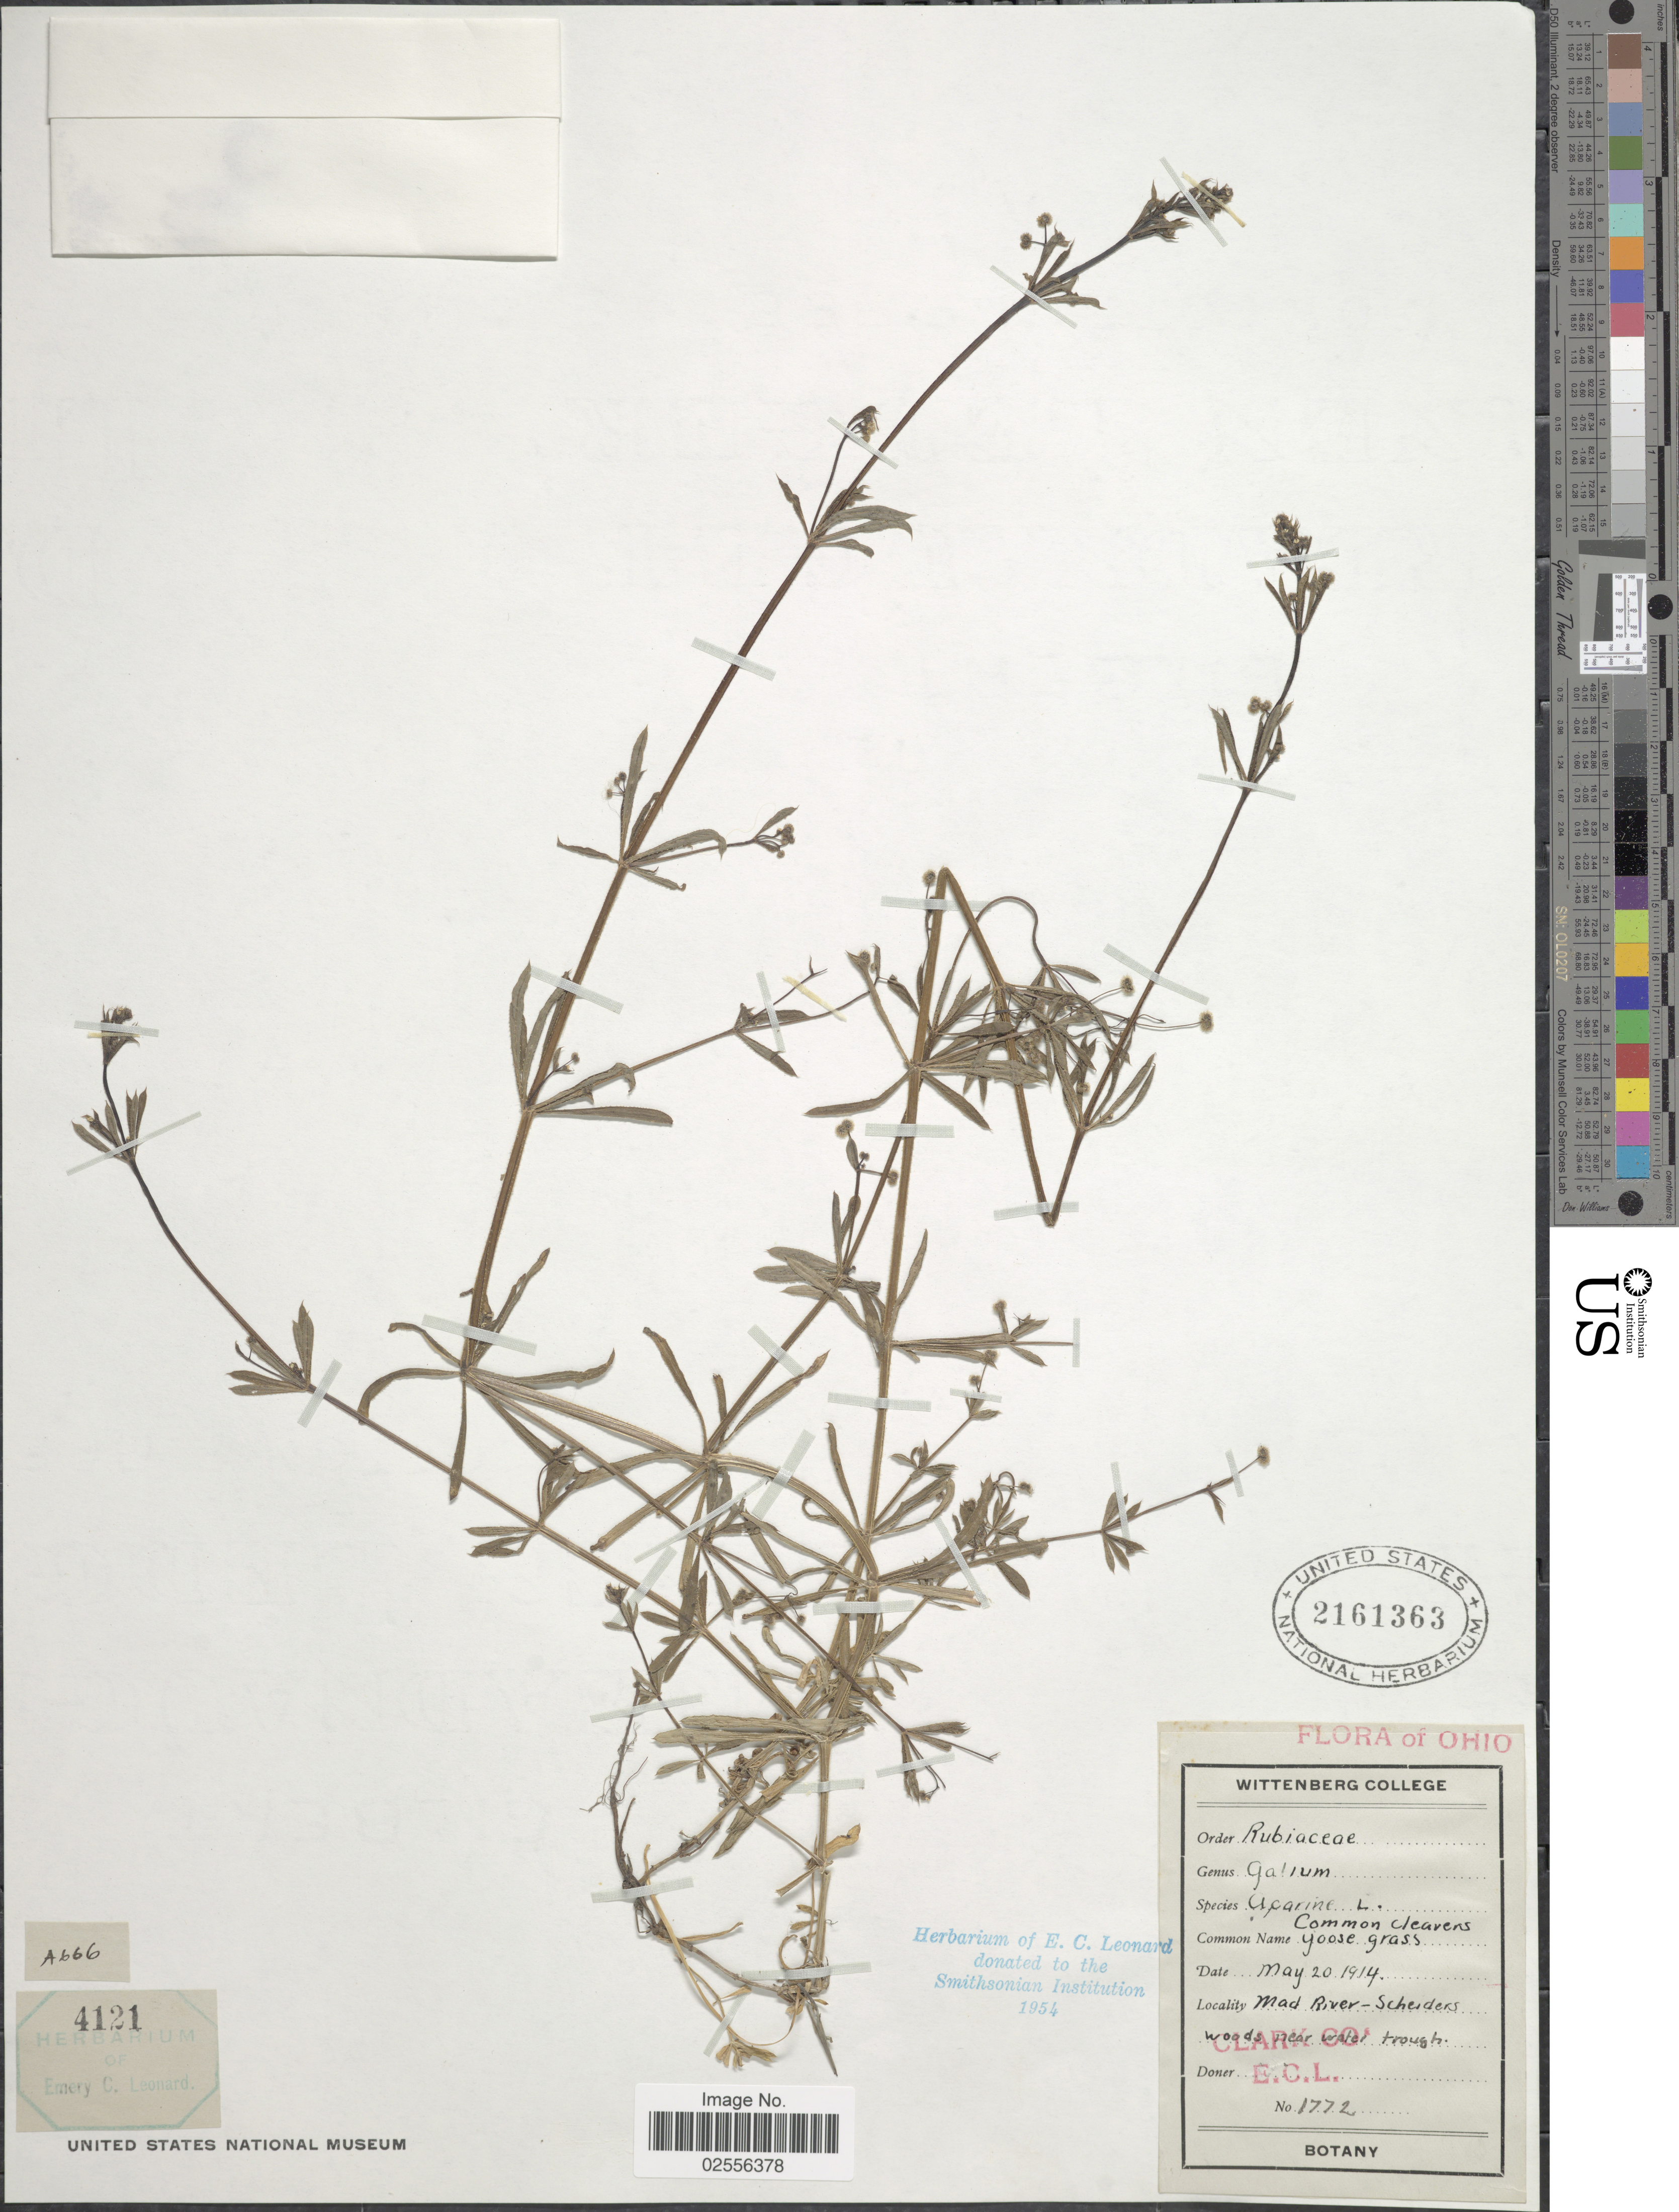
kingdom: Plantae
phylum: Tracheophyta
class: Magnoliopsida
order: Gentianales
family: Rubiaceae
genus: Galium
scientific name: Galium aparine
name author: L.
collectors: E. C. Leonard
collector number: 1772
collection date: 1914-05-20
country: United States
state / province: Ohio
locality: Mad River-Scheiders. Clark Co.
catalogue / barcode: US 2161363